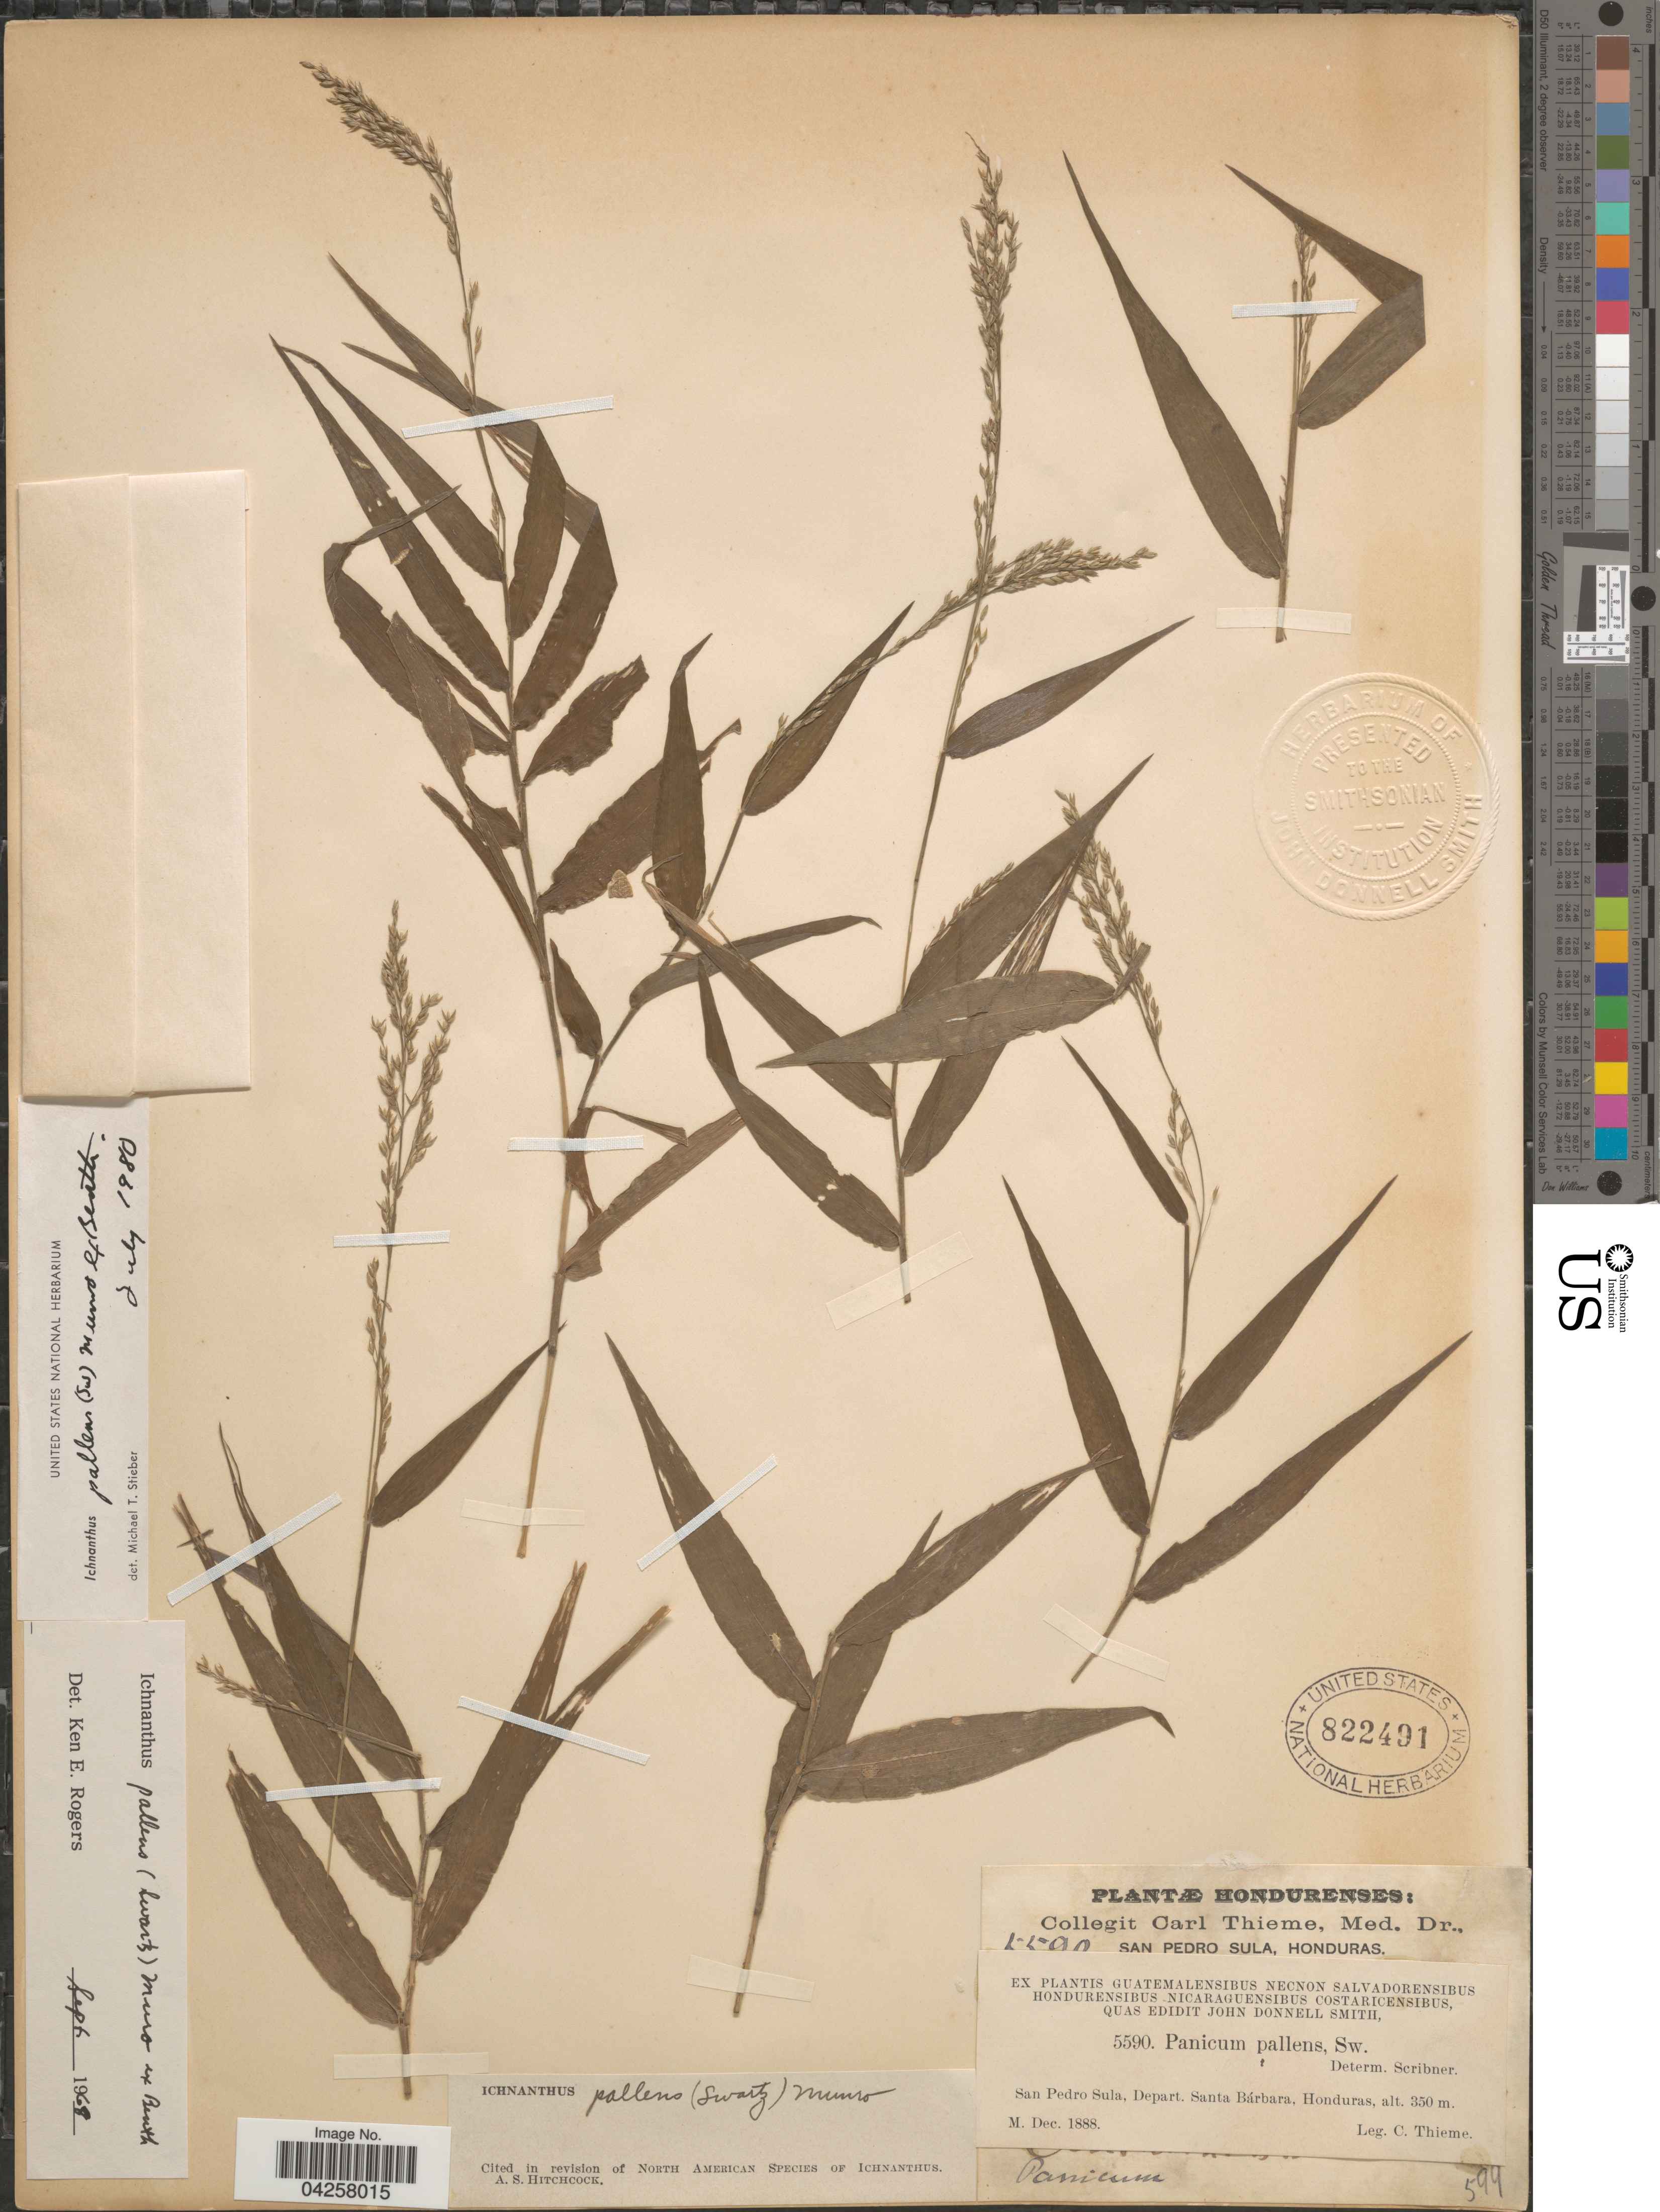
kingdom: Plantae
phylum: Tracheophyta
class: Liliopsida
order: Poales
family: Poaceae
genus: Ichnanthus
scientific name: Ichnanthus pallens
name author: (Sw.) Munro ex Benth.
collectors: C. Thieme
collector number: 5590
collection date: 1888-12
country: Honduras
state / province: Santa Barbara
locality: San Pedro Sula, Depart. Santa Bárbara.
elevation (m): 350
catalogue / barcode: US 822491